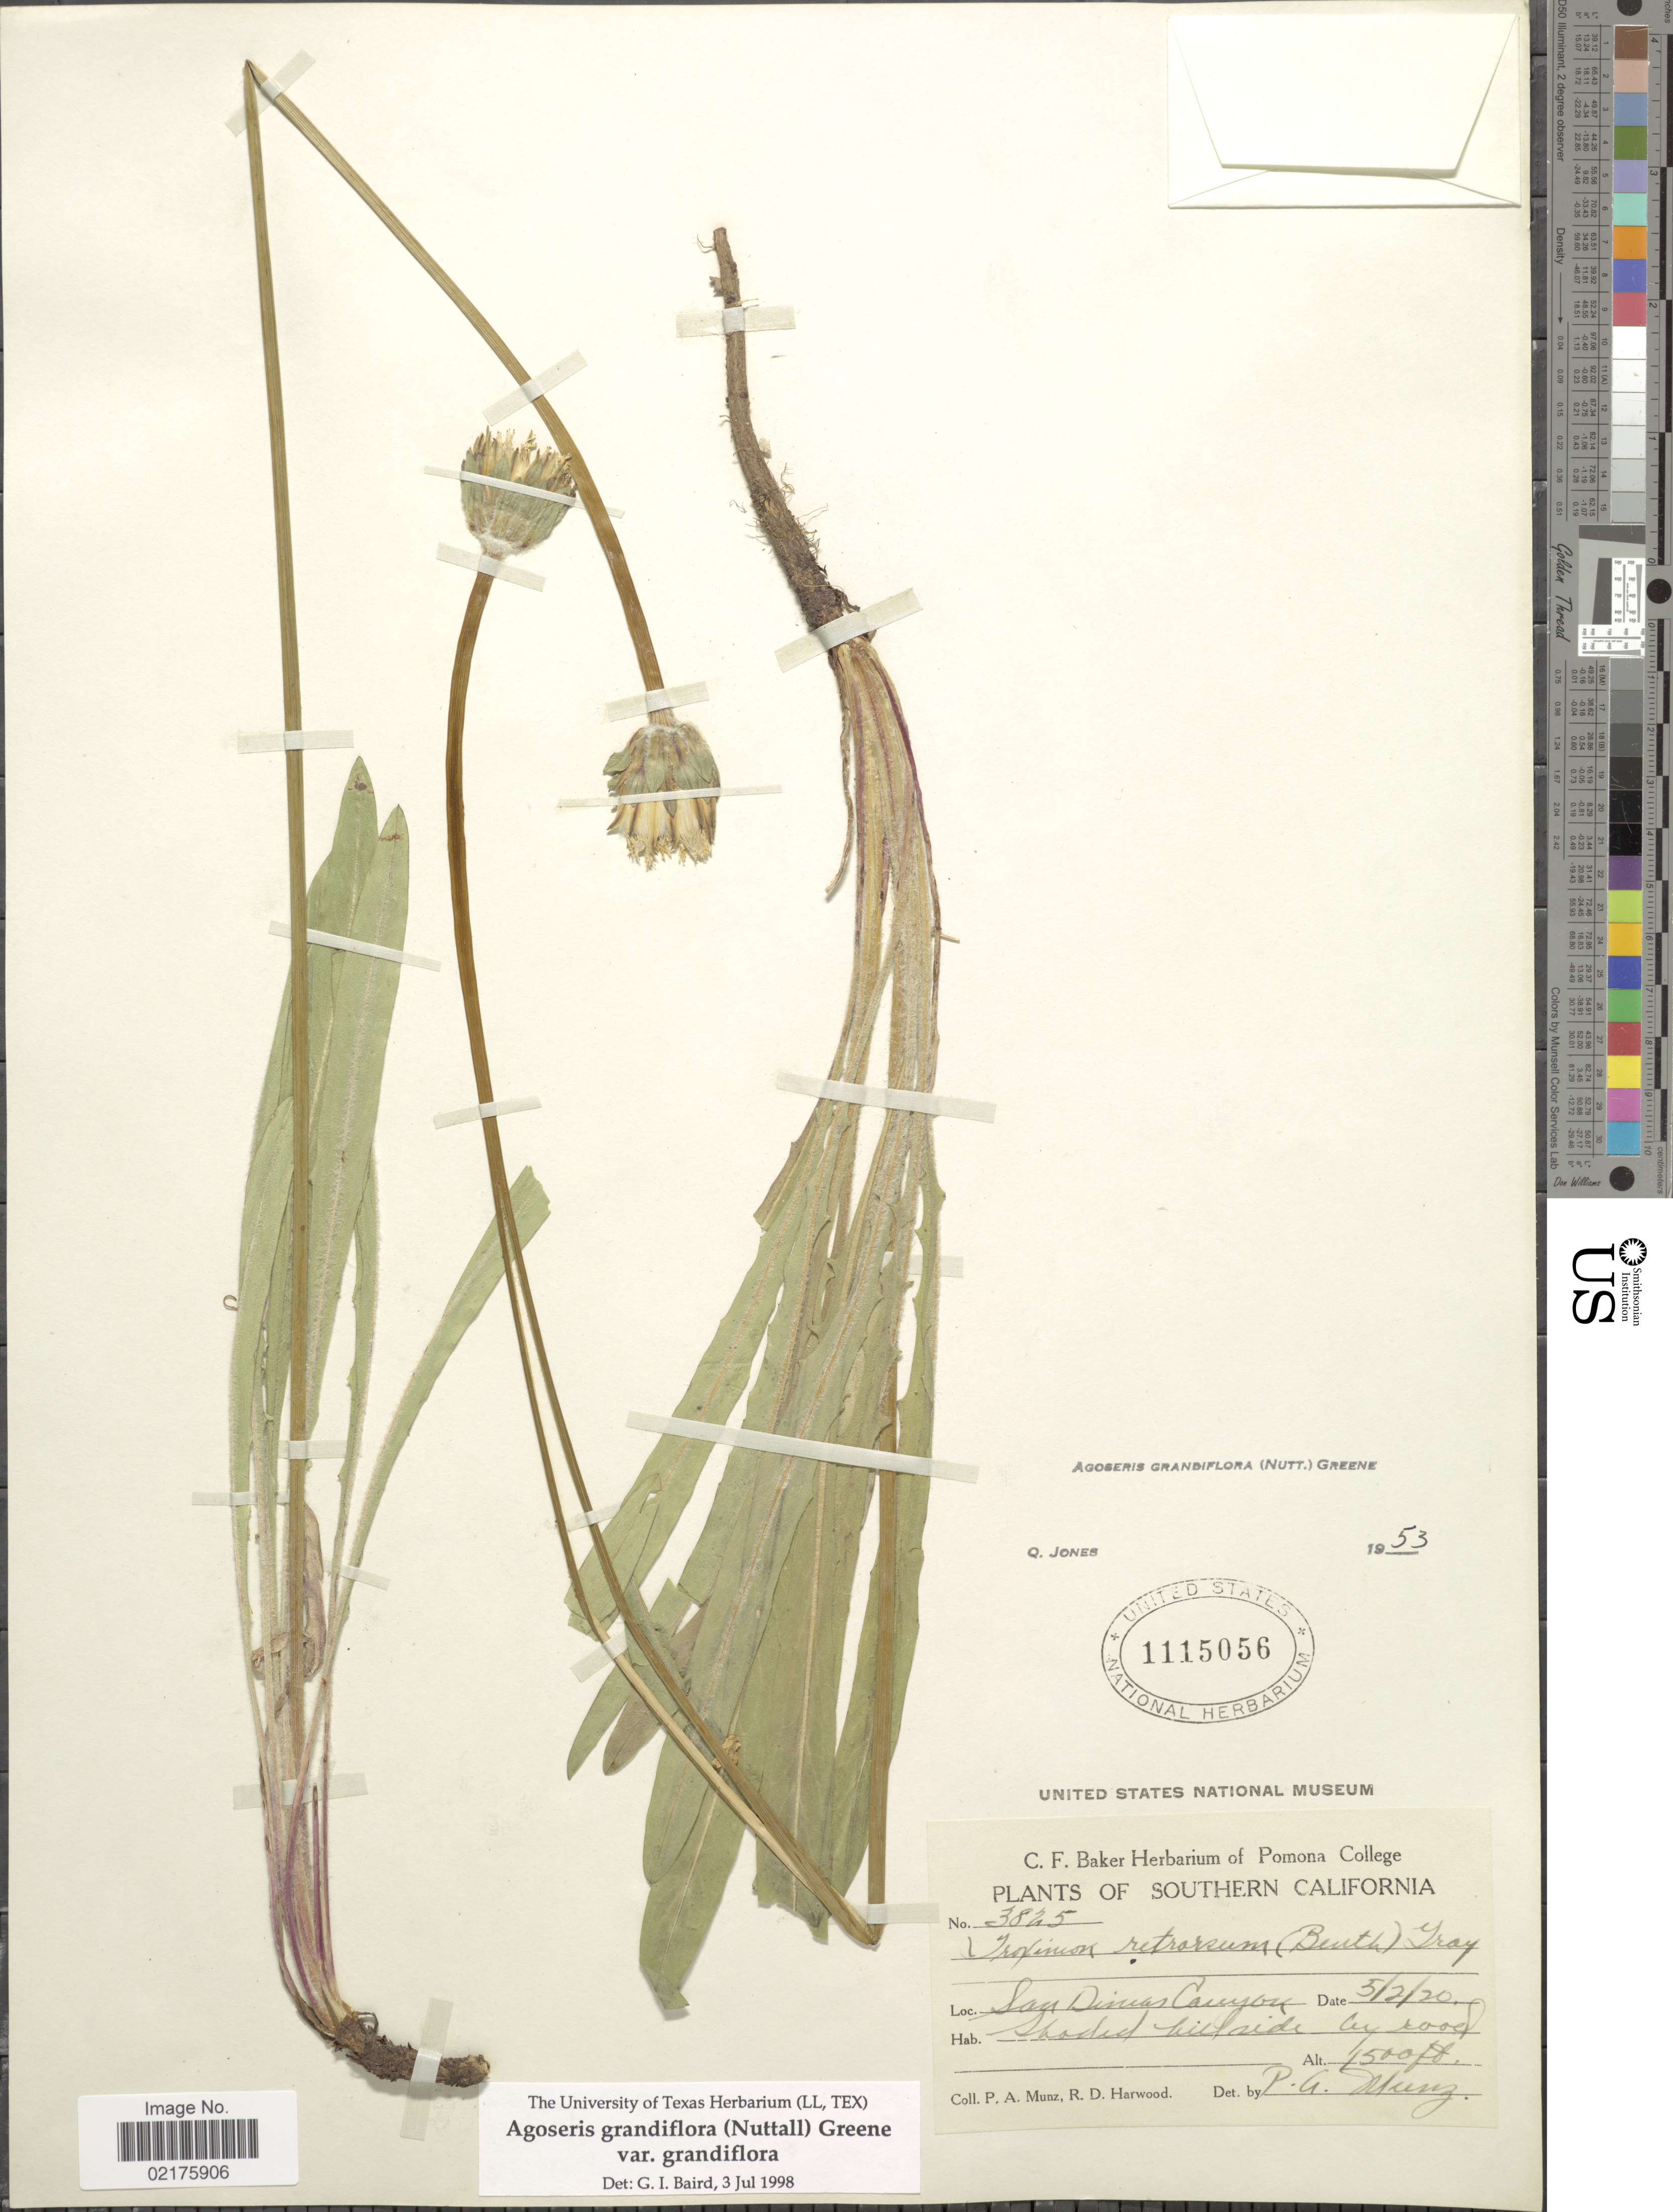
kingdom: Plantae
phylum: Tracheophyta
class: Magnoliopsida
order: Asterales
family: Asteraceae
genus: Agoseris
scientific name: Agoseris grandiflora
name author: (Nutt.) Greene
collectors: P. A. Munz & R. Harwood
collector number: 3825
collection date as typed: Transcribed d/m/y: 2/5/20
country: United States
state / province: California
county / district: Los Angeles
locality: Southern California, San Dimas Canyon.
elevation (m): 457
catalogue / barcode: US 1115056